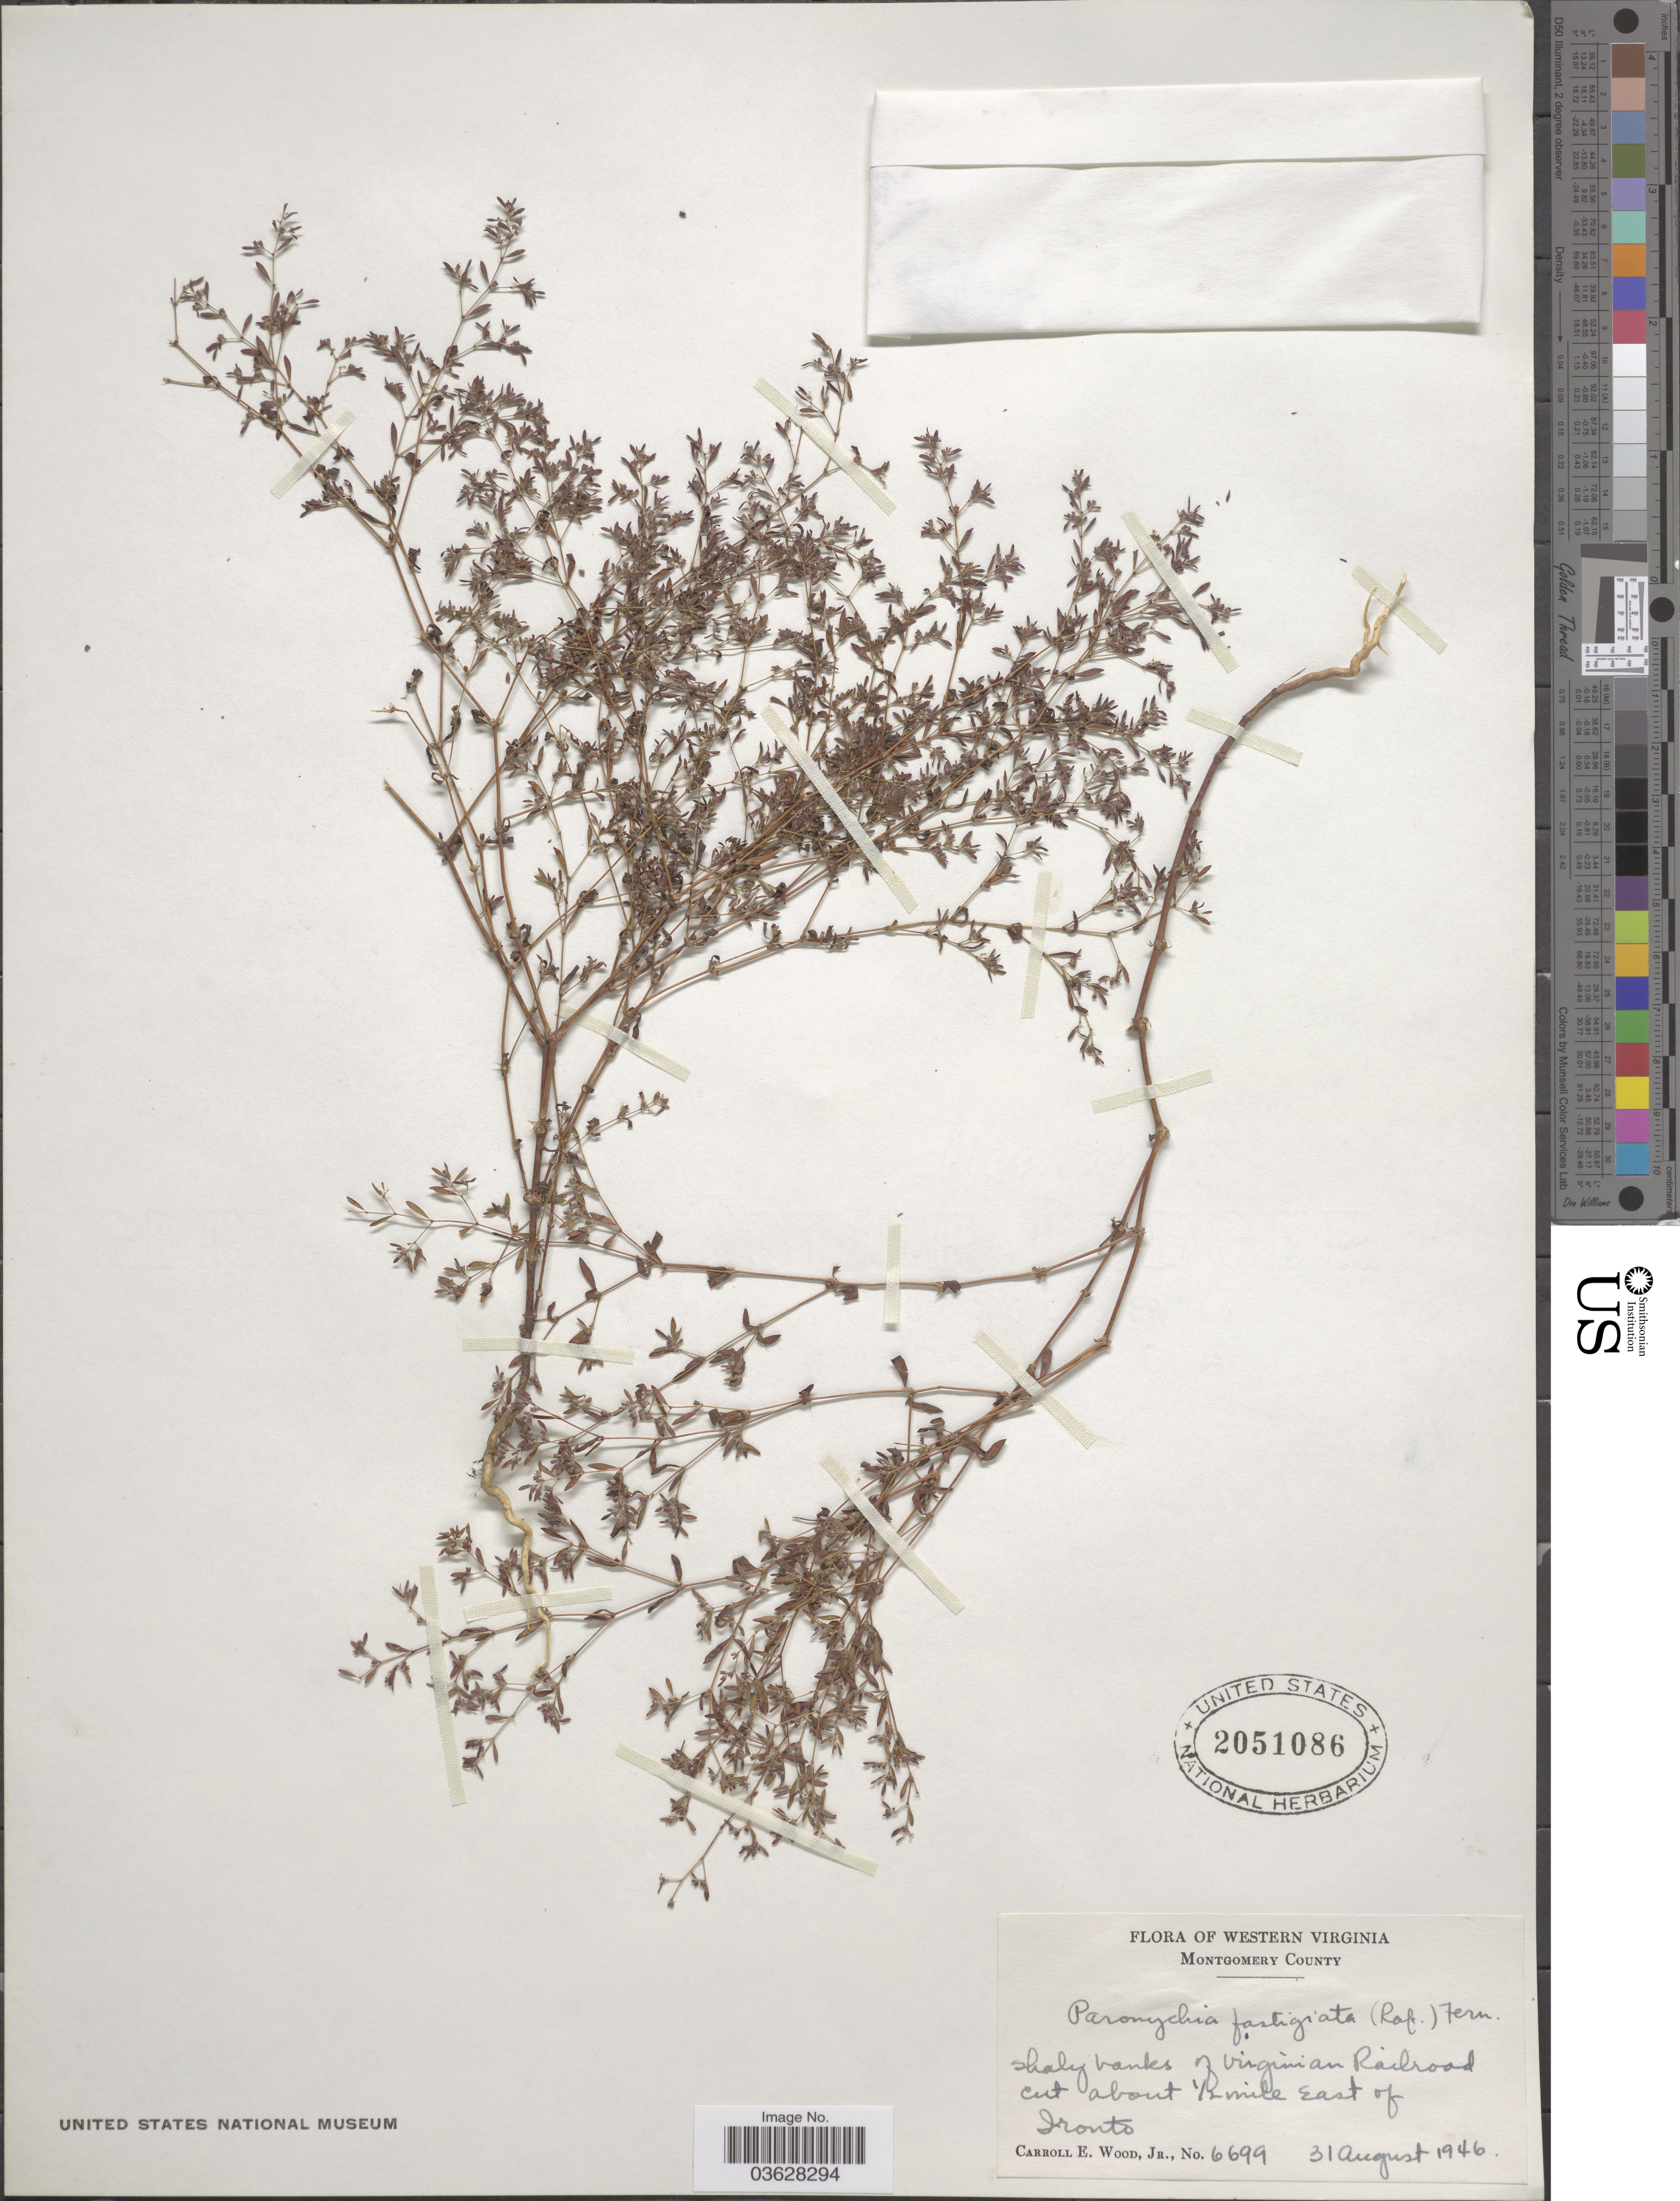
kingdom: Plantae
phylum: Tracheophyta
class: Magnoliopsida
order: Caryophyllales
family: Caryophyllaceae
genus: Paronychia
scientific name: Paronychia fastigiata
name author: (Raf.) Fernald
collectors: C. Wood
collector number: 6699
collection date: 1946-08-31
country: United States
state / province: Virginia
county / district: Montgomery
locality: Western Virginia. Montgomery County. Shaly banks of virginian Railroad cut about ½ mile East of Ironto.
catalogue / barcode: US 2051086